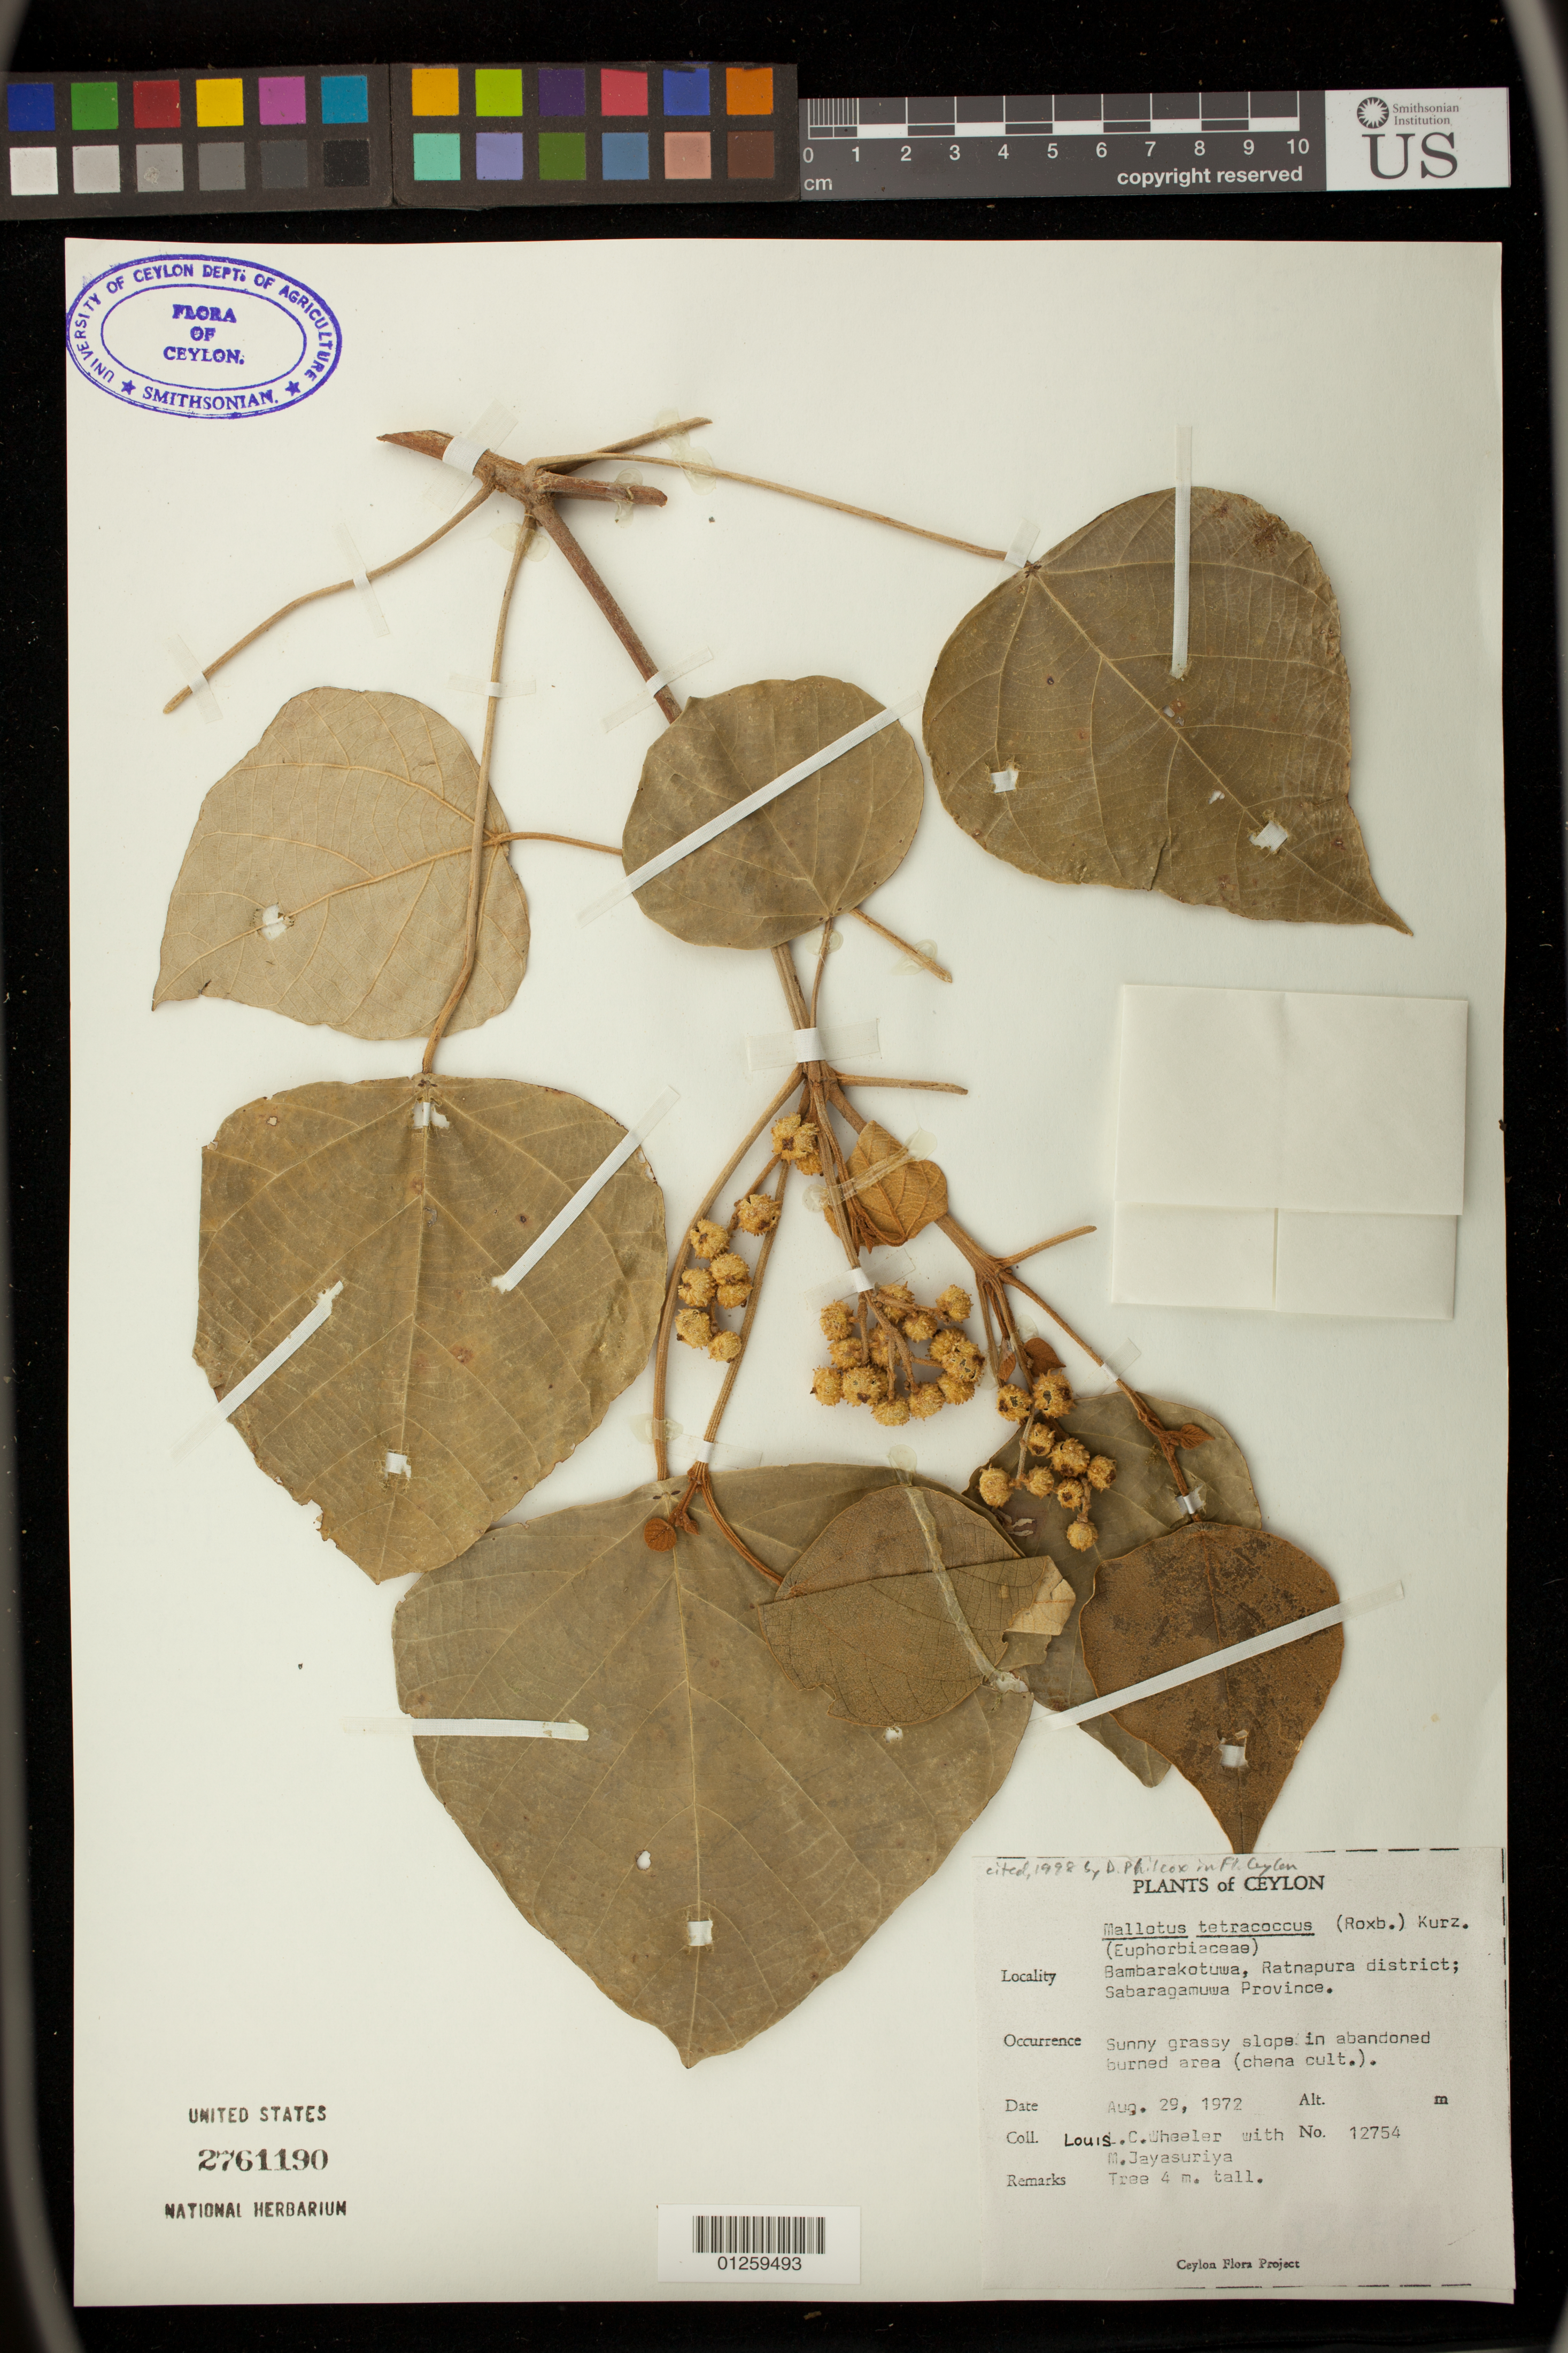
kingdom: Plantae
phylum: Tracheophyta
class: Magnoliopsida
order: Malpighiales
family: Euphorbiaceae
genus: Mallotus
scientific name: Mallotus tetracoccus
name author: (Roxb.) Kurz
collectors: L. C. Wheeler & M. Jayasuriya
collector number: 12754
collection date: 1972-08-29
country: Sri Lanka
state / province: Sabaragamuwa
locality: Bambarakotuwa, Ratnapura district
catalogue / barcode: US 2761190